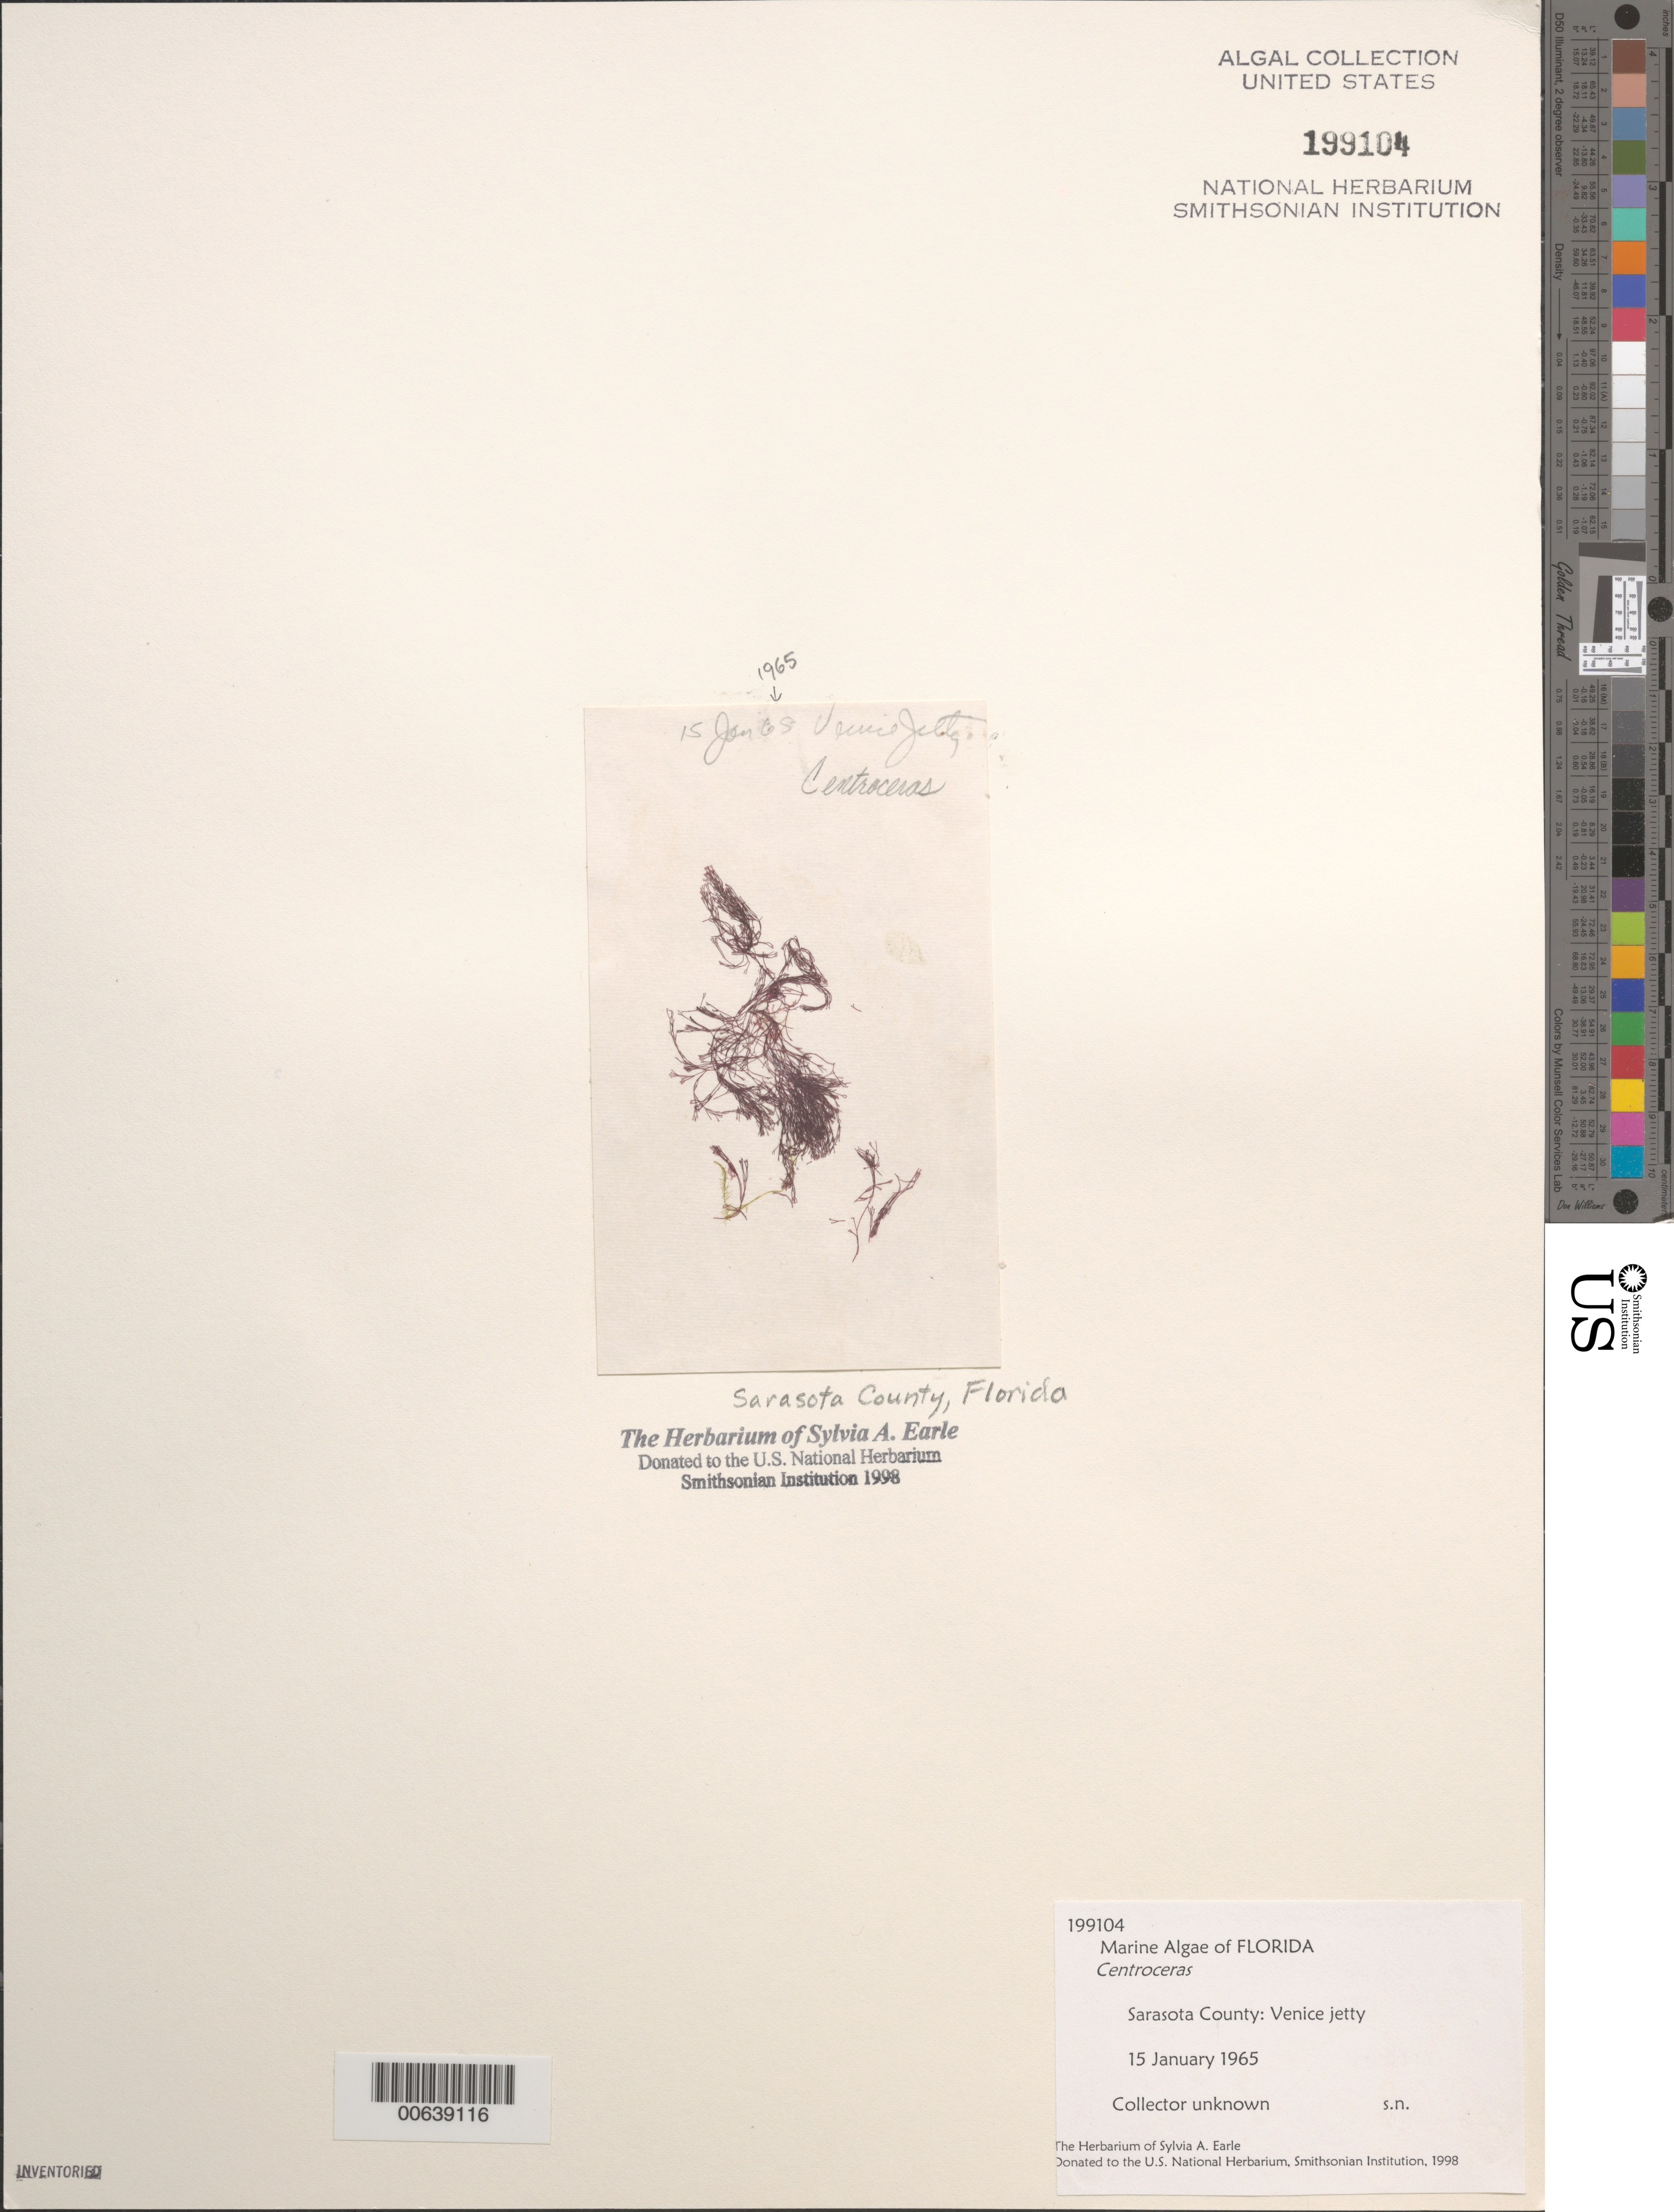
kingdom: Plantae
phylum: Rhodophyta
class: Florideophyceae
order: Ceramiales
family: Ceramiaceae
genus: Centroceras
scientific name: Centroceras sp.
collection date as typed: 15 Jan 1965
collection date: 1965-01-15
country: United States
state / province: Florida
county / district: Sarasota County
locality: Venice jetty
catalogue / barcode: US 199104